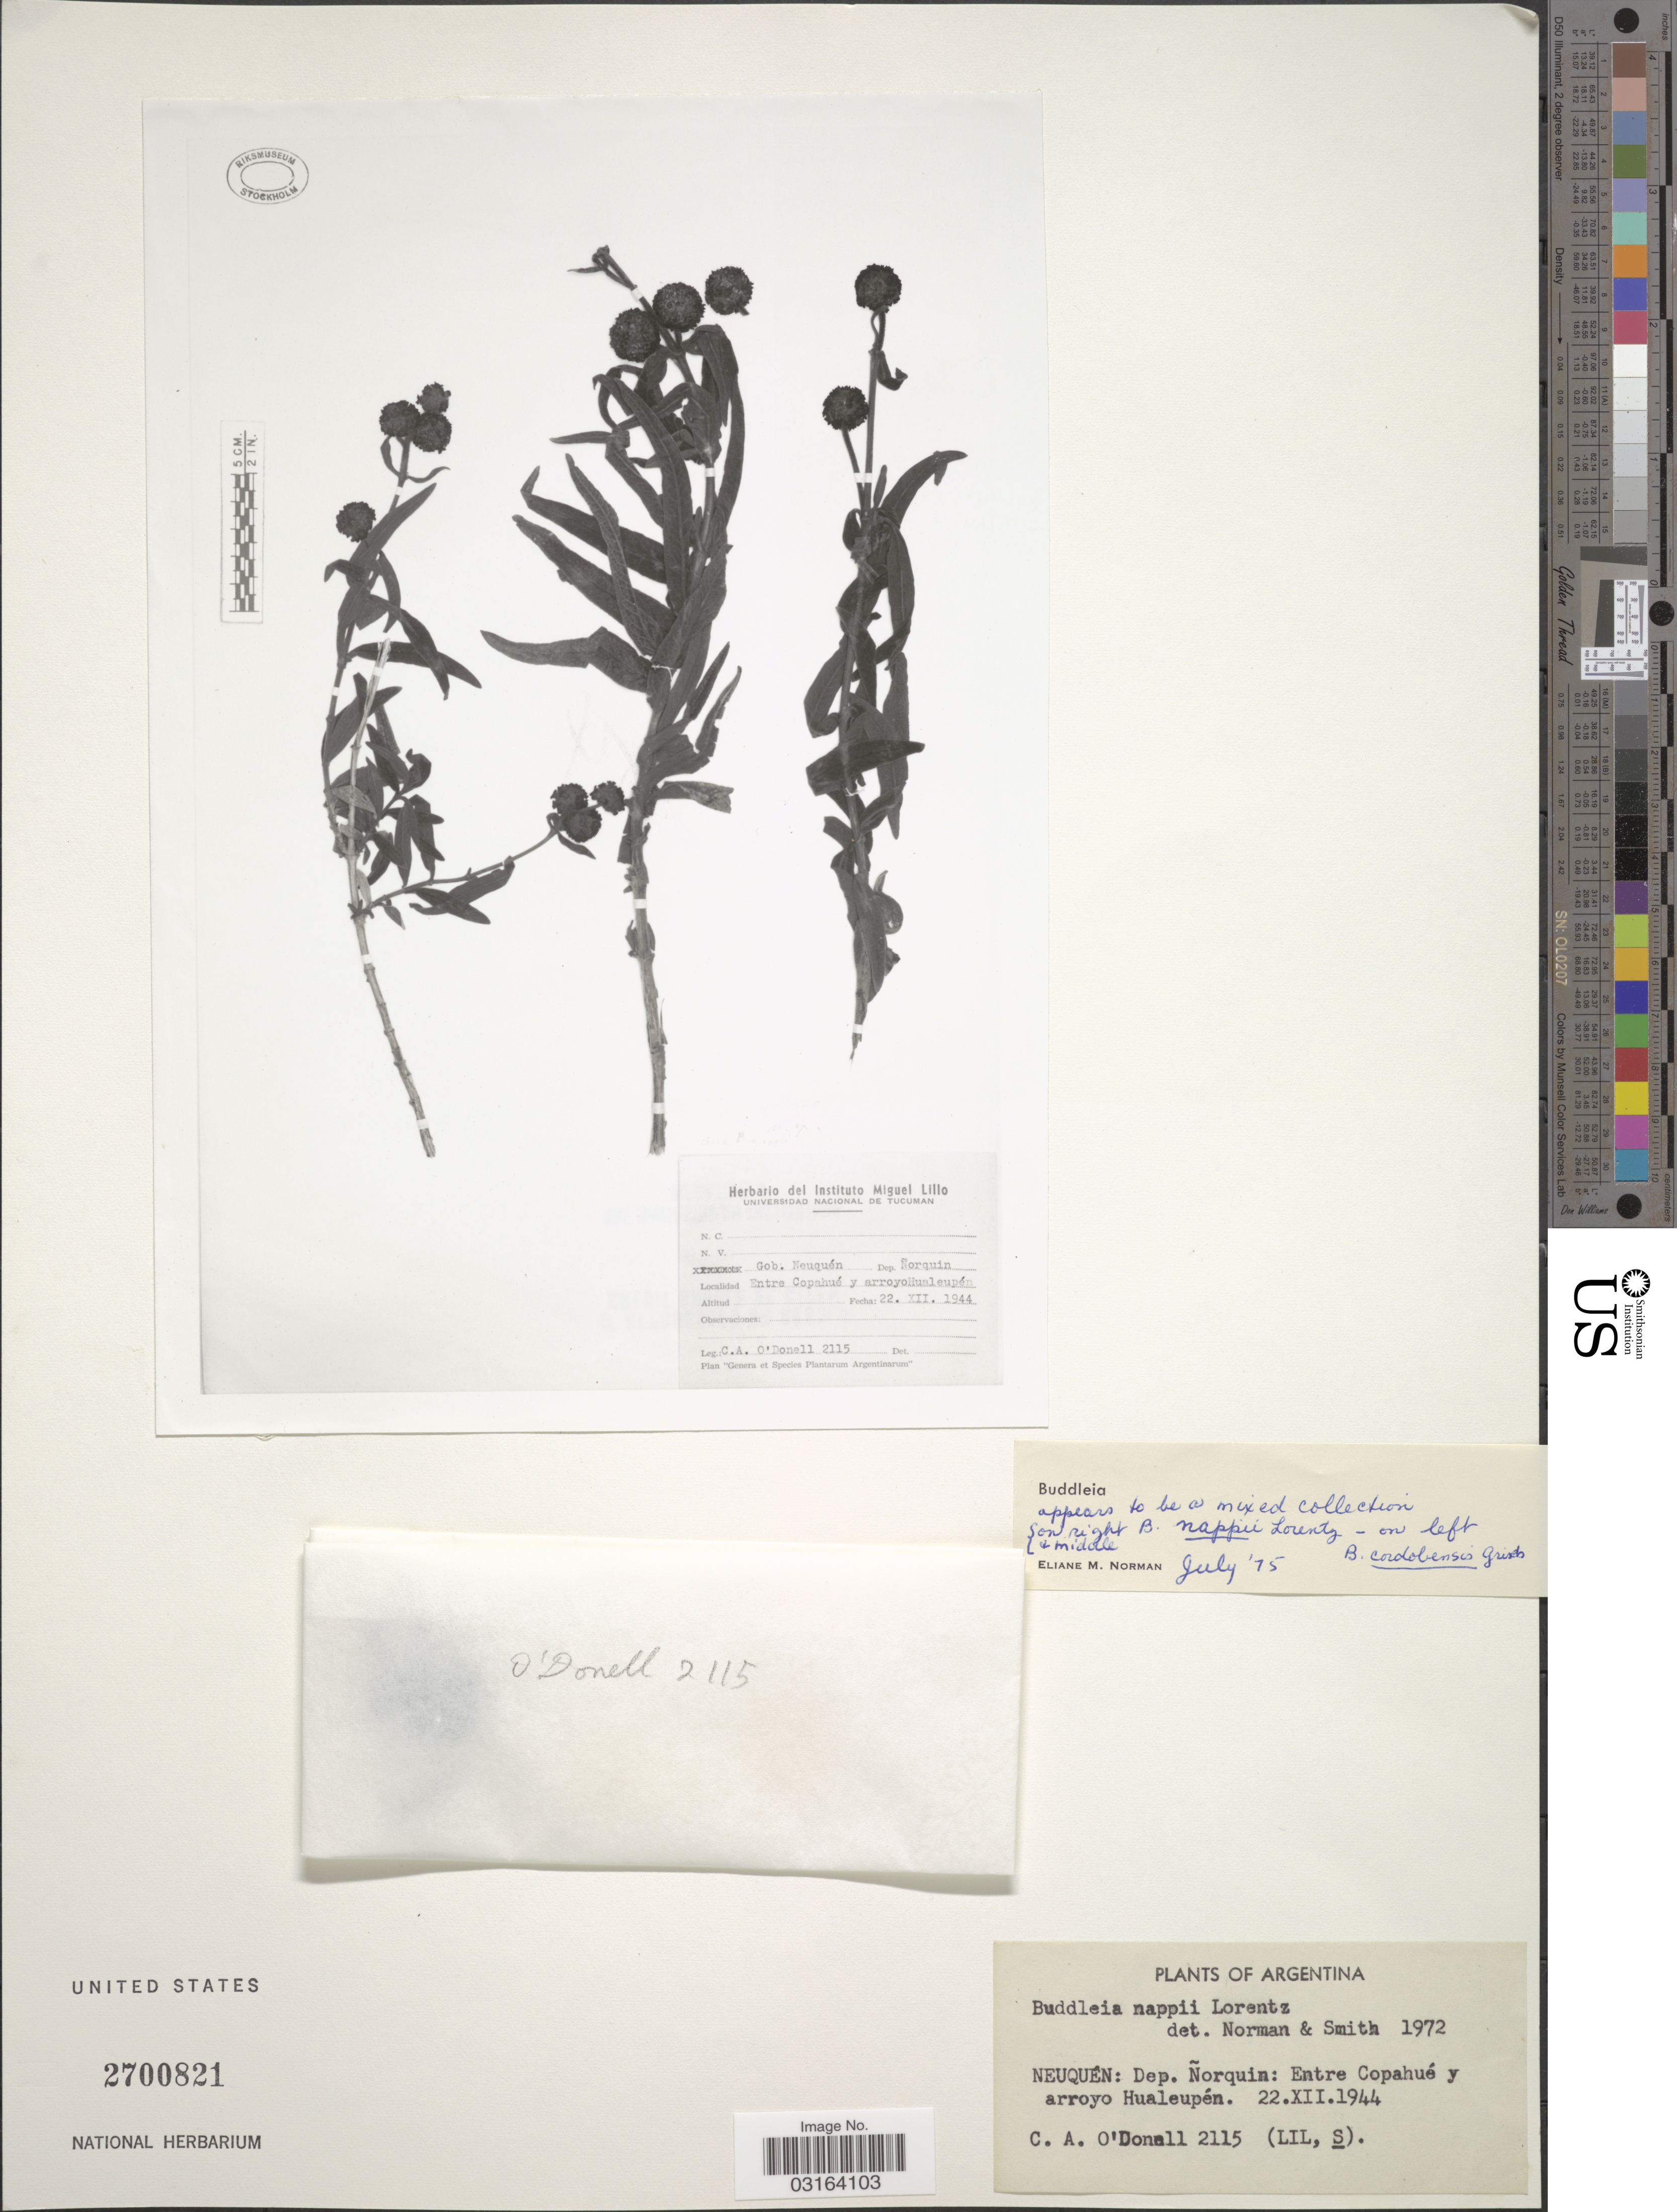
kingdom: Plantae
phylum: Tracheophyta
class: Magnoliopsida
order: Lamiales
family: Scrophulariaceae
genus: Buddleja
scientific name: Buddleja araucana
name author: Phil.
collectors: C. A. O'Donell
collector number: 2115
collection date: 1944-12-22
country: Argentina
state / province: Neuquen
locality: Gob. Neuquén, Dep. Ñorquin. Entre Copahué y arroyoHualeupén.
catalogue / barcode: US 2700821